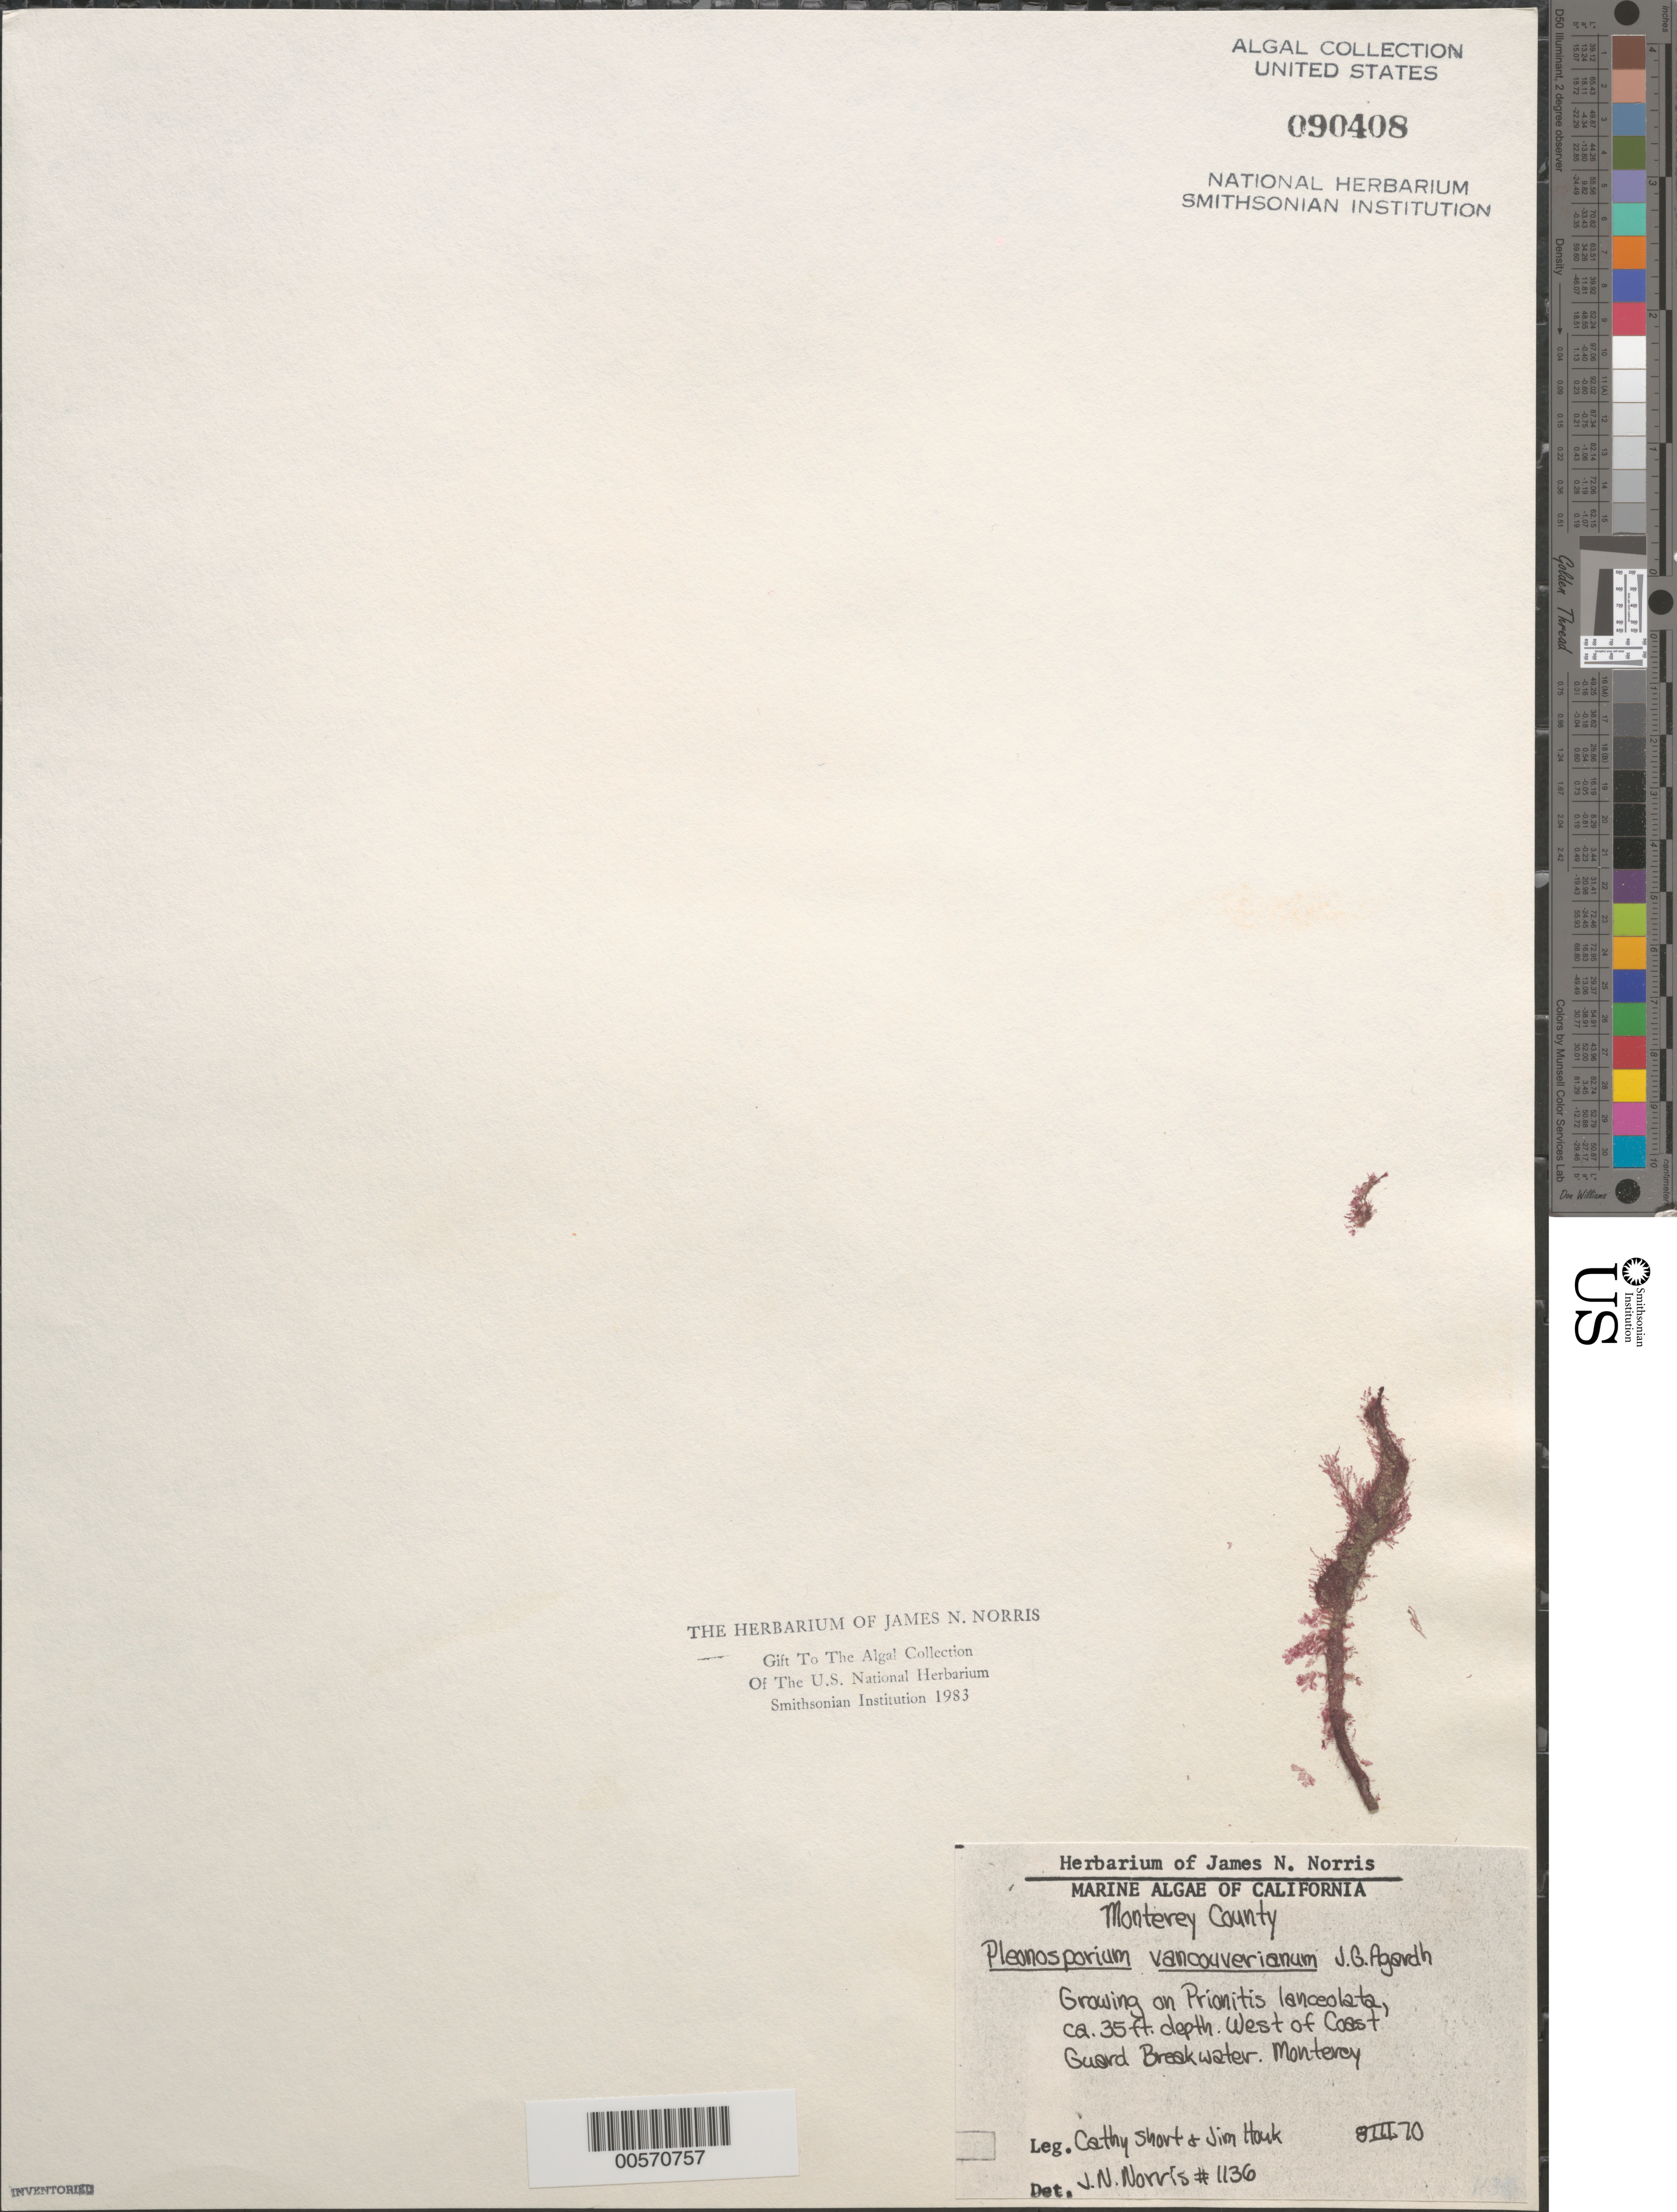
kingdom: Plantae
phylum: Rhodophyta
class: Florideophyceae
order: Ceramiales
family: Wrangeliaceae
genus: Pleonosporium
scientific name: Pleonosporium vancouverianum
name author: (J. Agardh) Setch. & N.L. Gardner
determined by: Norris, James N.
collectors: C. Short & J. Houk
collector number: JN-1136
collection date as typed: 08 Mar 1970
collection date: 1970-03-08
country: United States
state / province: California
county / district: Monterey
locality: Monterey, west of Coast Guard breakwater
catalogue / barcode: US 90408